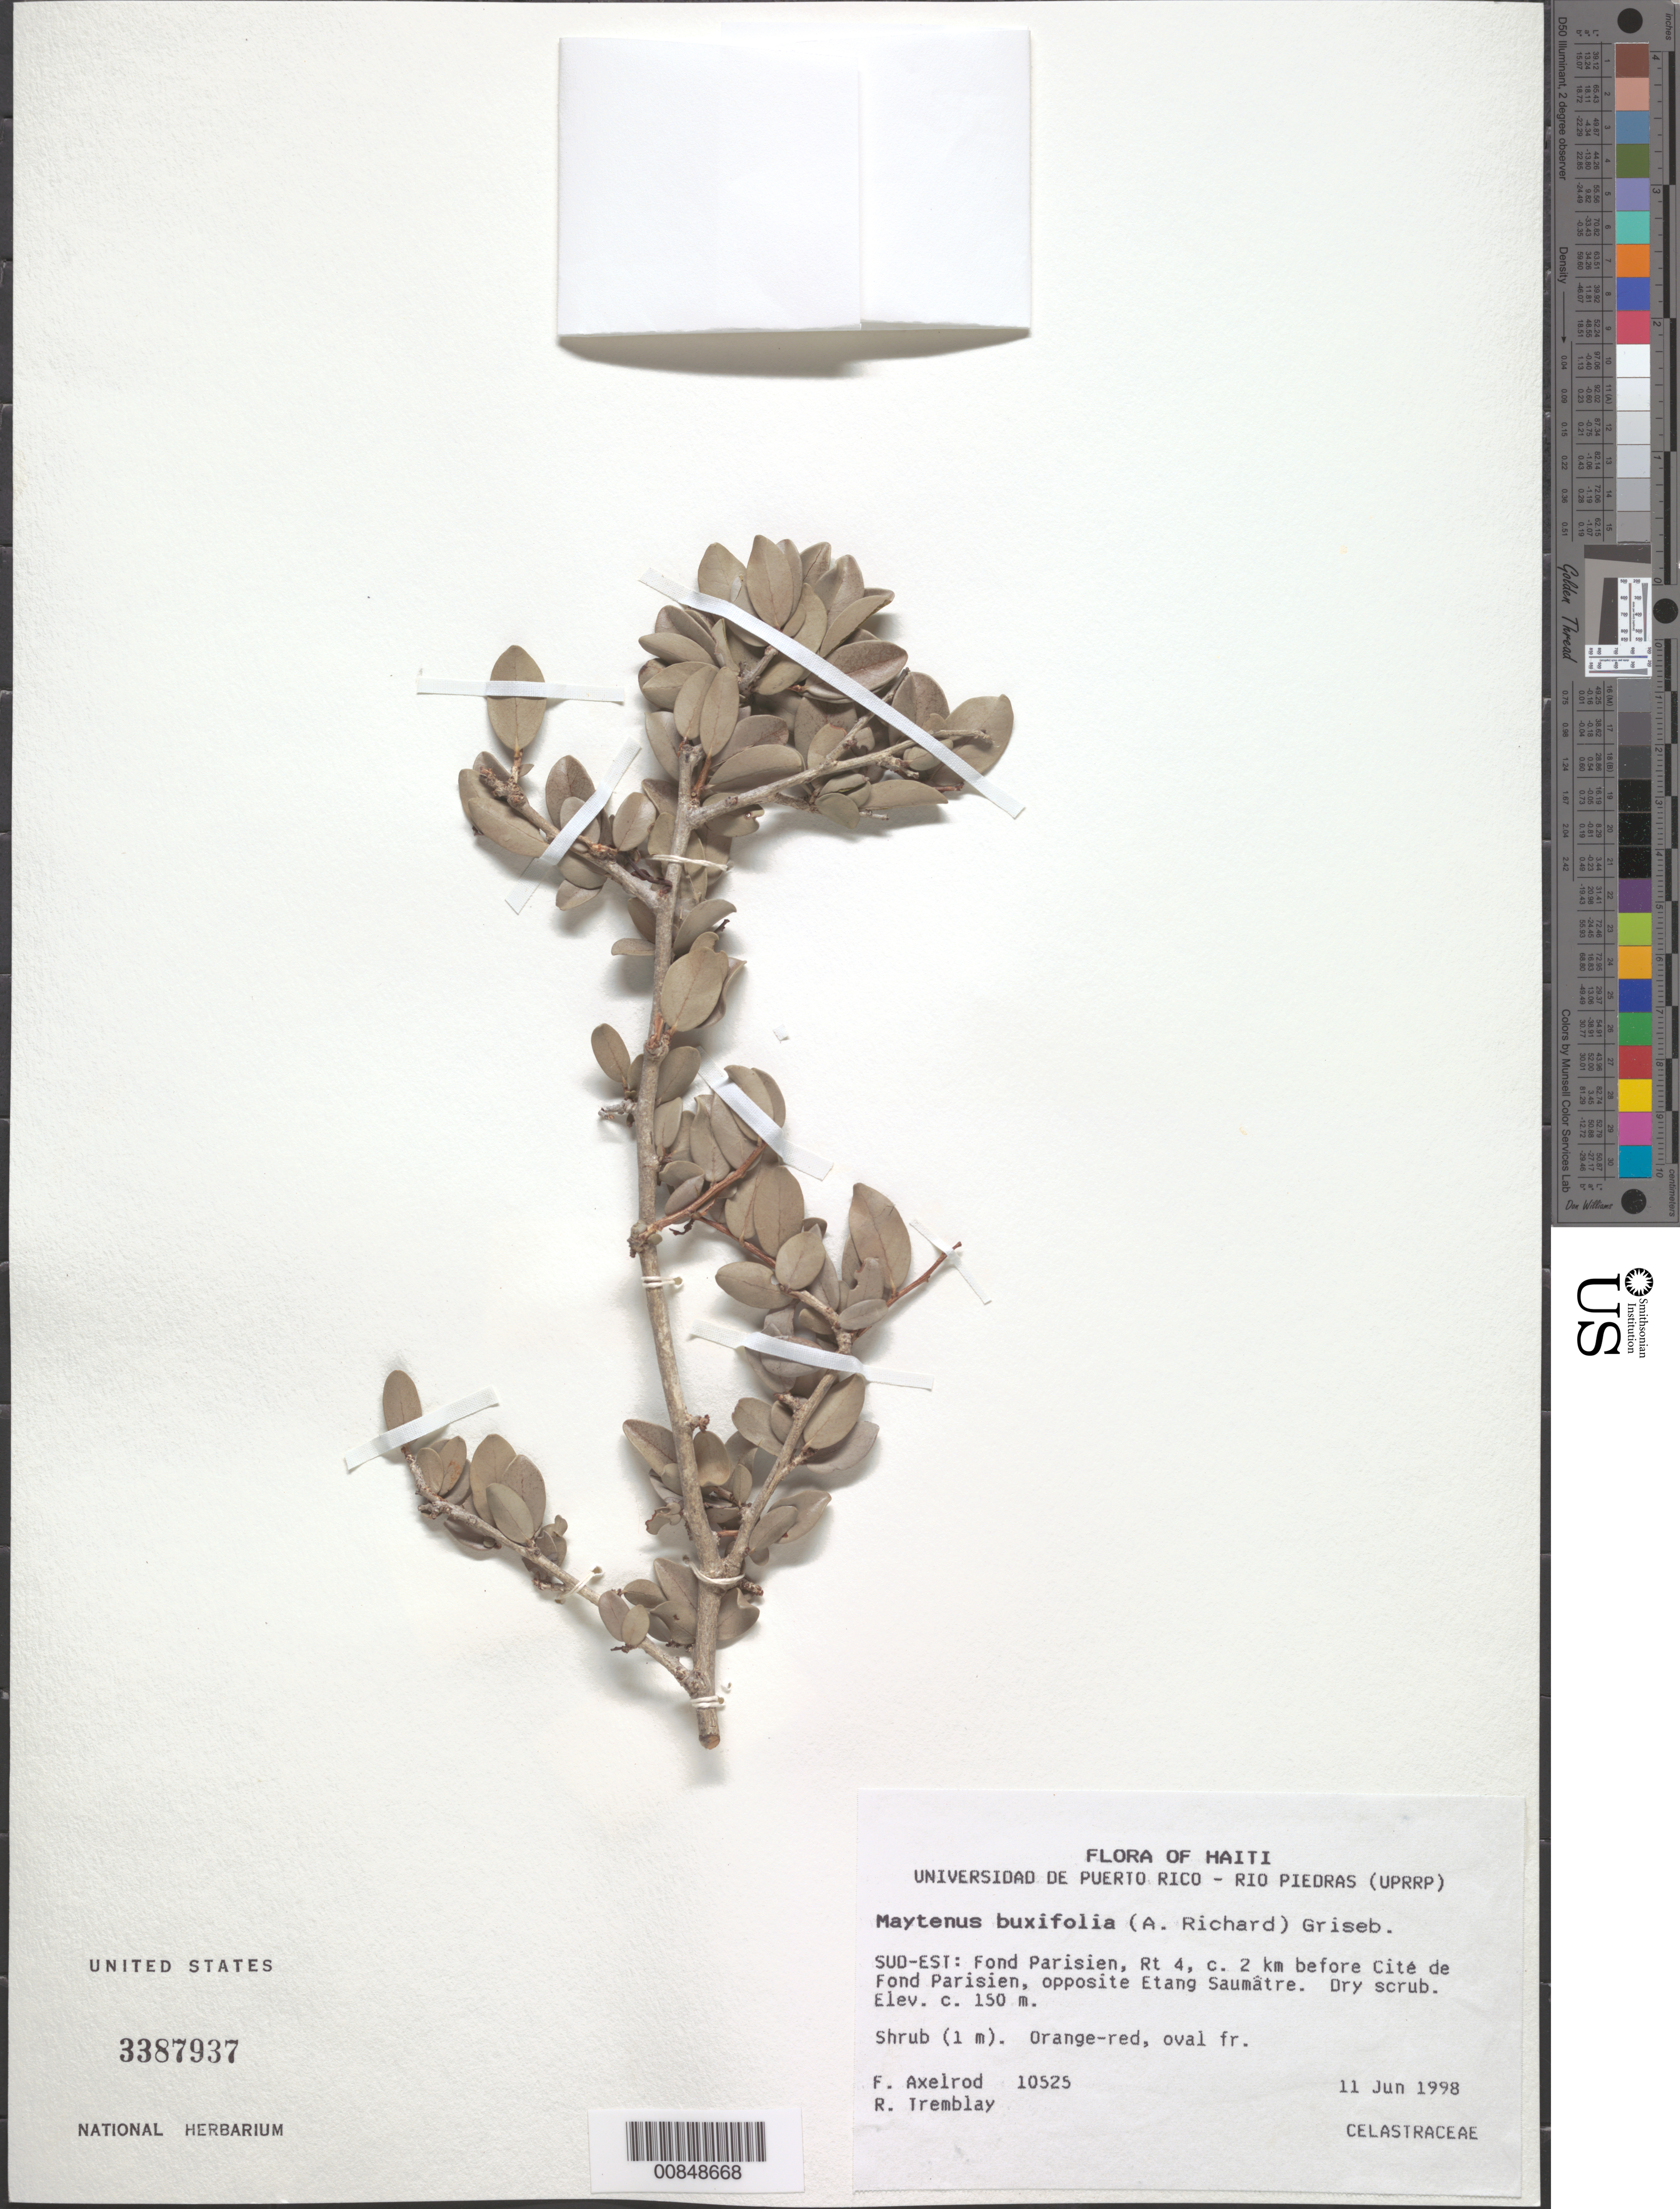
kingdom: Plantae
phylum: Tracheophyta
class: Magnoliopsida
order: Celastrales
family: Celastraceae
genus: Maytenus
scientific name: Maytenus buxifolia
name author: (A. Rich.) Griseb.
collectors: F. S. Axelrod & R. L. Tremblay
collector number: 10525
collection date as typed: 11 Jun 1998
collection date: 1998-06-11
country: Haiti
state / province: Ouest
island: Hispaniola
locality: Fond Parisien, Rt 4, c. 2 km before Cité de Fond Parisien, opposite Etang Saumâtre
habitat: Dry scrub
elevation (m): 150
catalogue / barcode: US 3387937